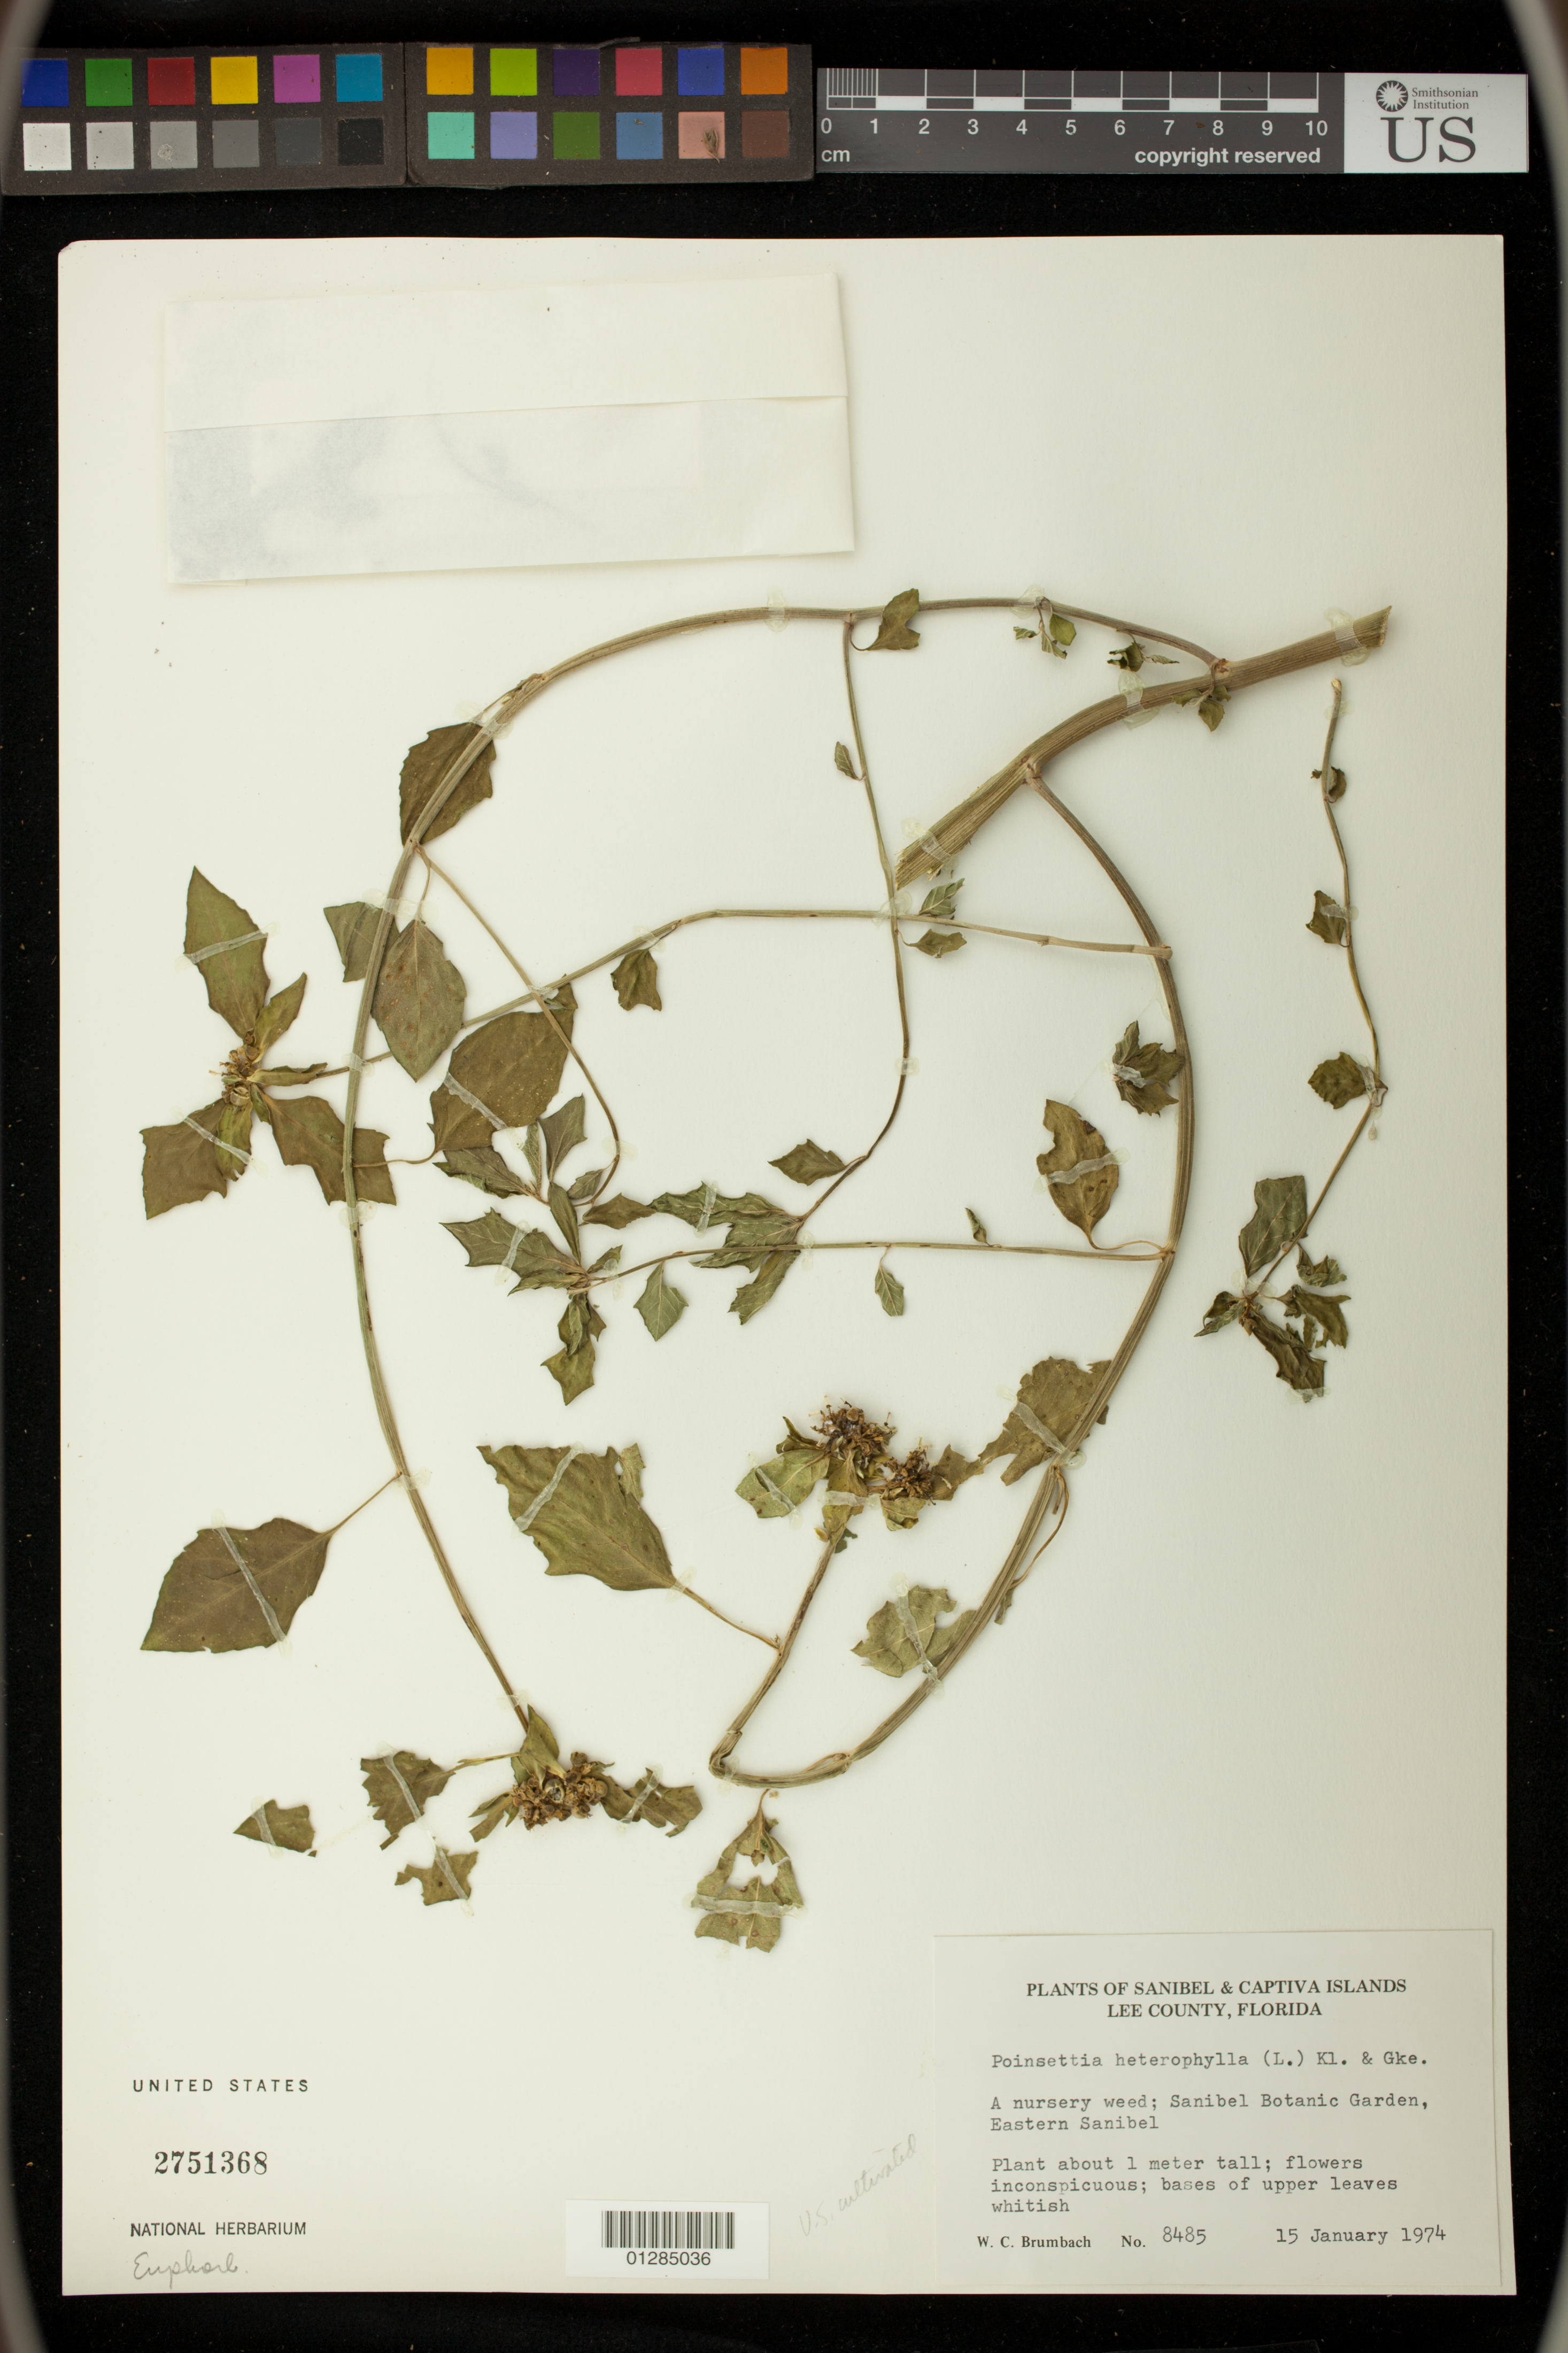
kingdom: Plantae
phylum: Tracheophyta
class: Magnoliopsida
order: Malpighiales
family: Euphorbiaceae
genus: Euphorbia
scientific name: Euphorbia heterophylla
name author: L.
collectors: W. C. Brumbach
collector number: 8485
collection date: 1974-01-15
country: United States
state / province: Florida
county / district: Lee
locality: Sanibel Botanic Garden, Eastern Sanibel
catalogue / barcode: US 2751368